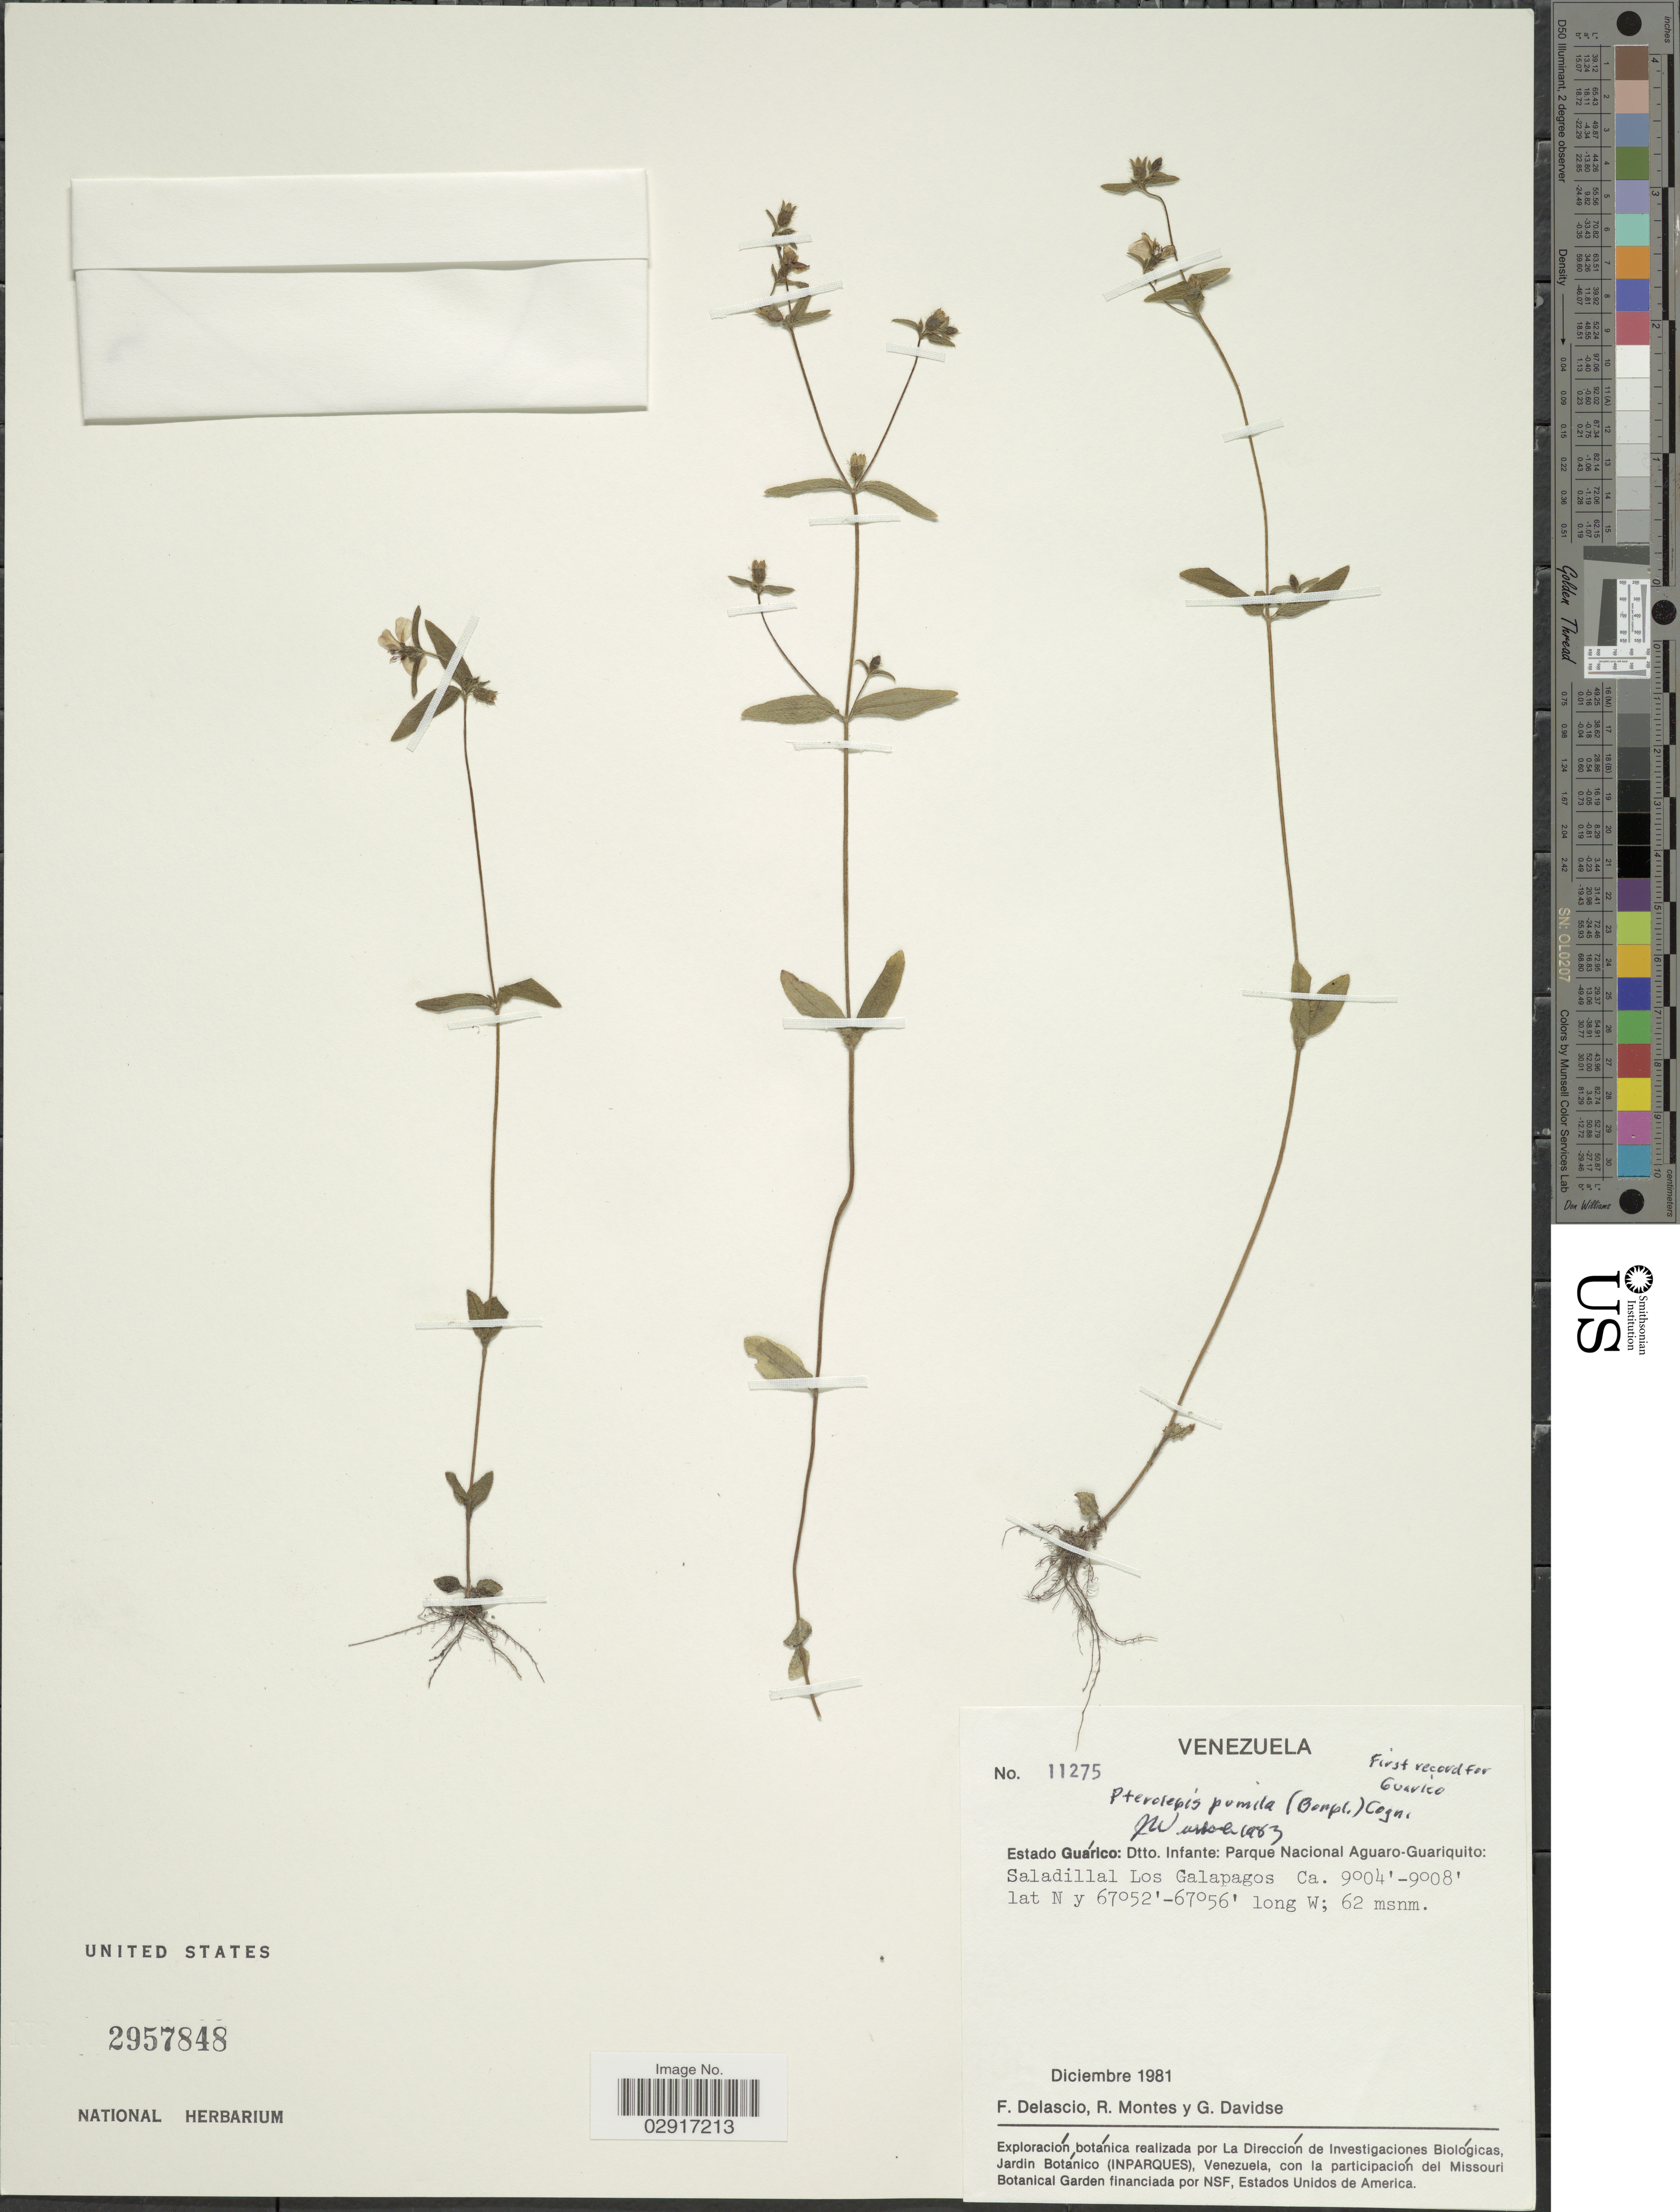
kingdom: Plantae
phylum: Tracheophyta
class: Magnoliopsida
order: Myrtales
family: Melastomataceae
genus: Pterolepis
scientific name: Pterolepis pumila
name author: (Bonpl.) DC. ex Crueg.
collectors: F. Delascio C., R. Montes & G. Davidse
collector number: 11275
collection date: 1981-12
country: Venezuela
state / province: Guárico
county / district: Leonardo Infante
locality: Dtto. Infante: Parque Nacional Aguaro-Guariquito: Saladillal Los Galapagos.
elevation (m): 62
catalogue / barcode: US 2957848